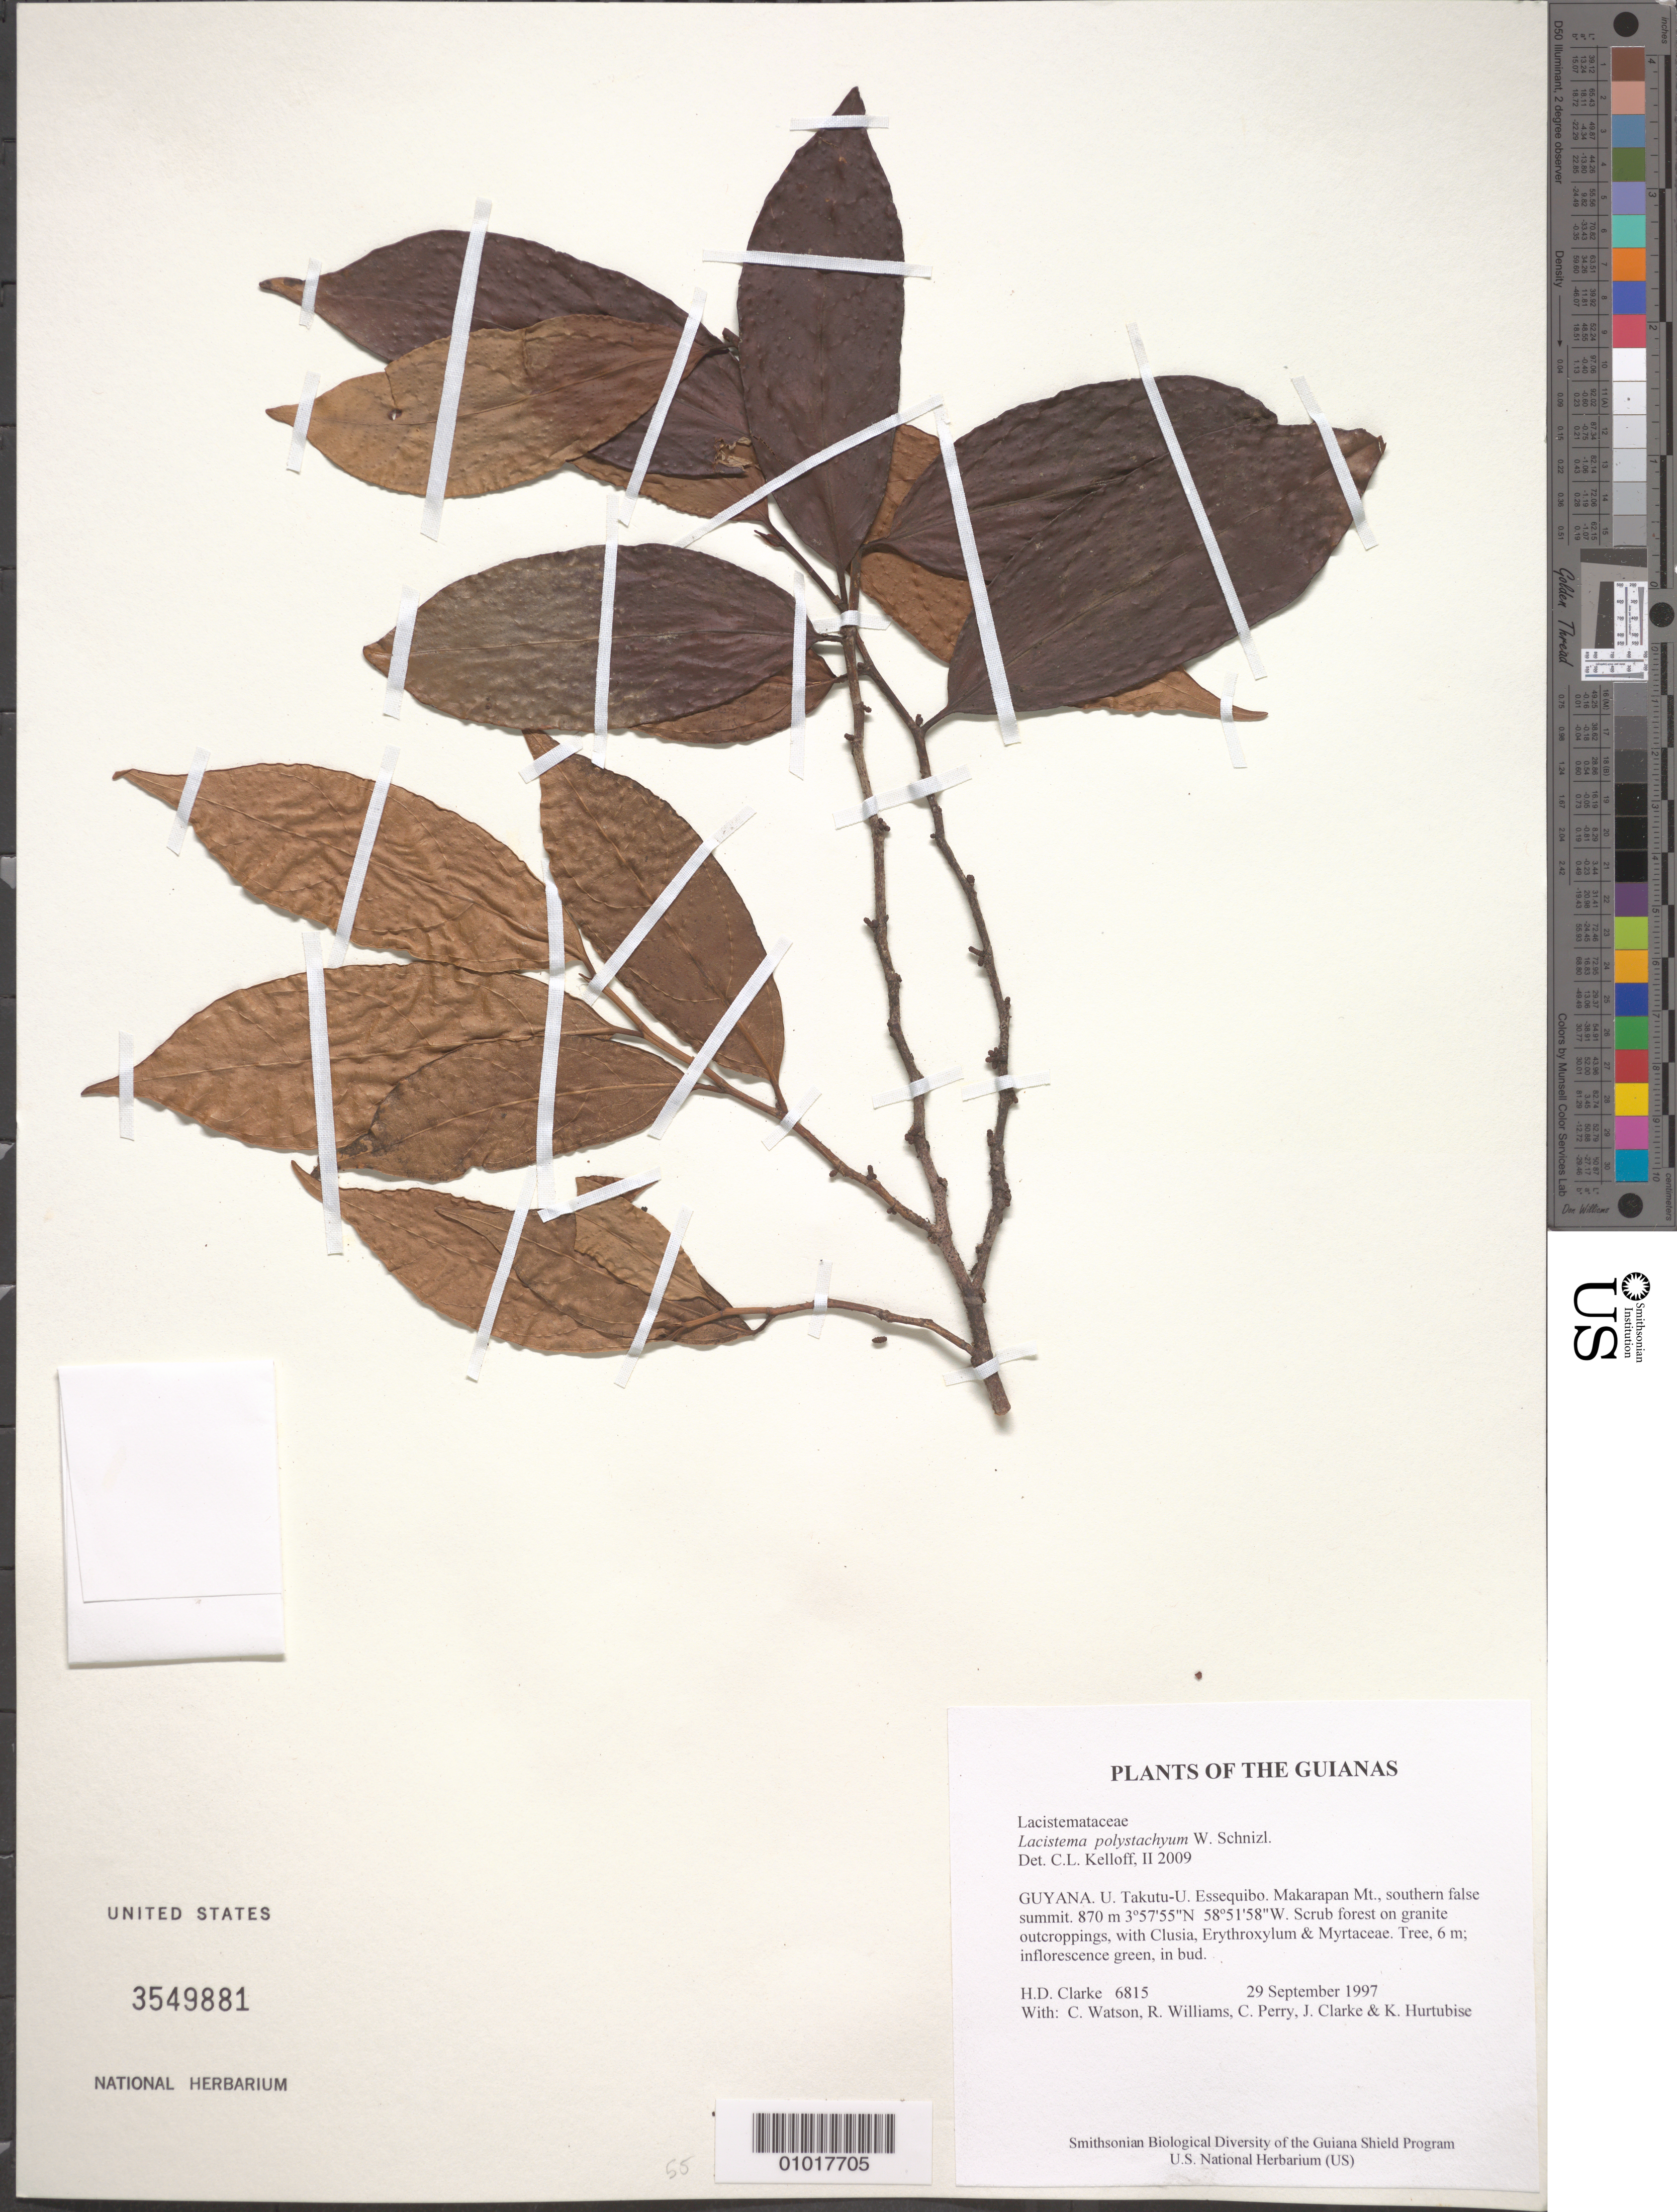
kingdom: Plantae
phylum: Tracheophyta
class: Magnoliopsida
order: Malpighiales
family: Lacistemataceae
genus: Lacistema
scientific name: Lacistema polystachyum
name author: Schnizl.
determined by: Kelloff, Carol L., (US), Smithsonian Institution - National Museum of Natural History (UNITED STATES)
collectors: H. D. Clarke, C. Watson, R. Williams, C. Perry, J. Clarke & K. Hurtubise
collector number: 6815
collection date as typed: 29 September 1997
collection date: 1997-09-29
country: Guyana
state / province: U. Takutu-U. Essequibo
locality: Makarapan Mt., southern false summit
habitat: Scrub forest on granite outcroppings, with Clusia, Erythroxylum & Myrtaceae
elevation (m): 870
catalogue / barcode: US 3549881